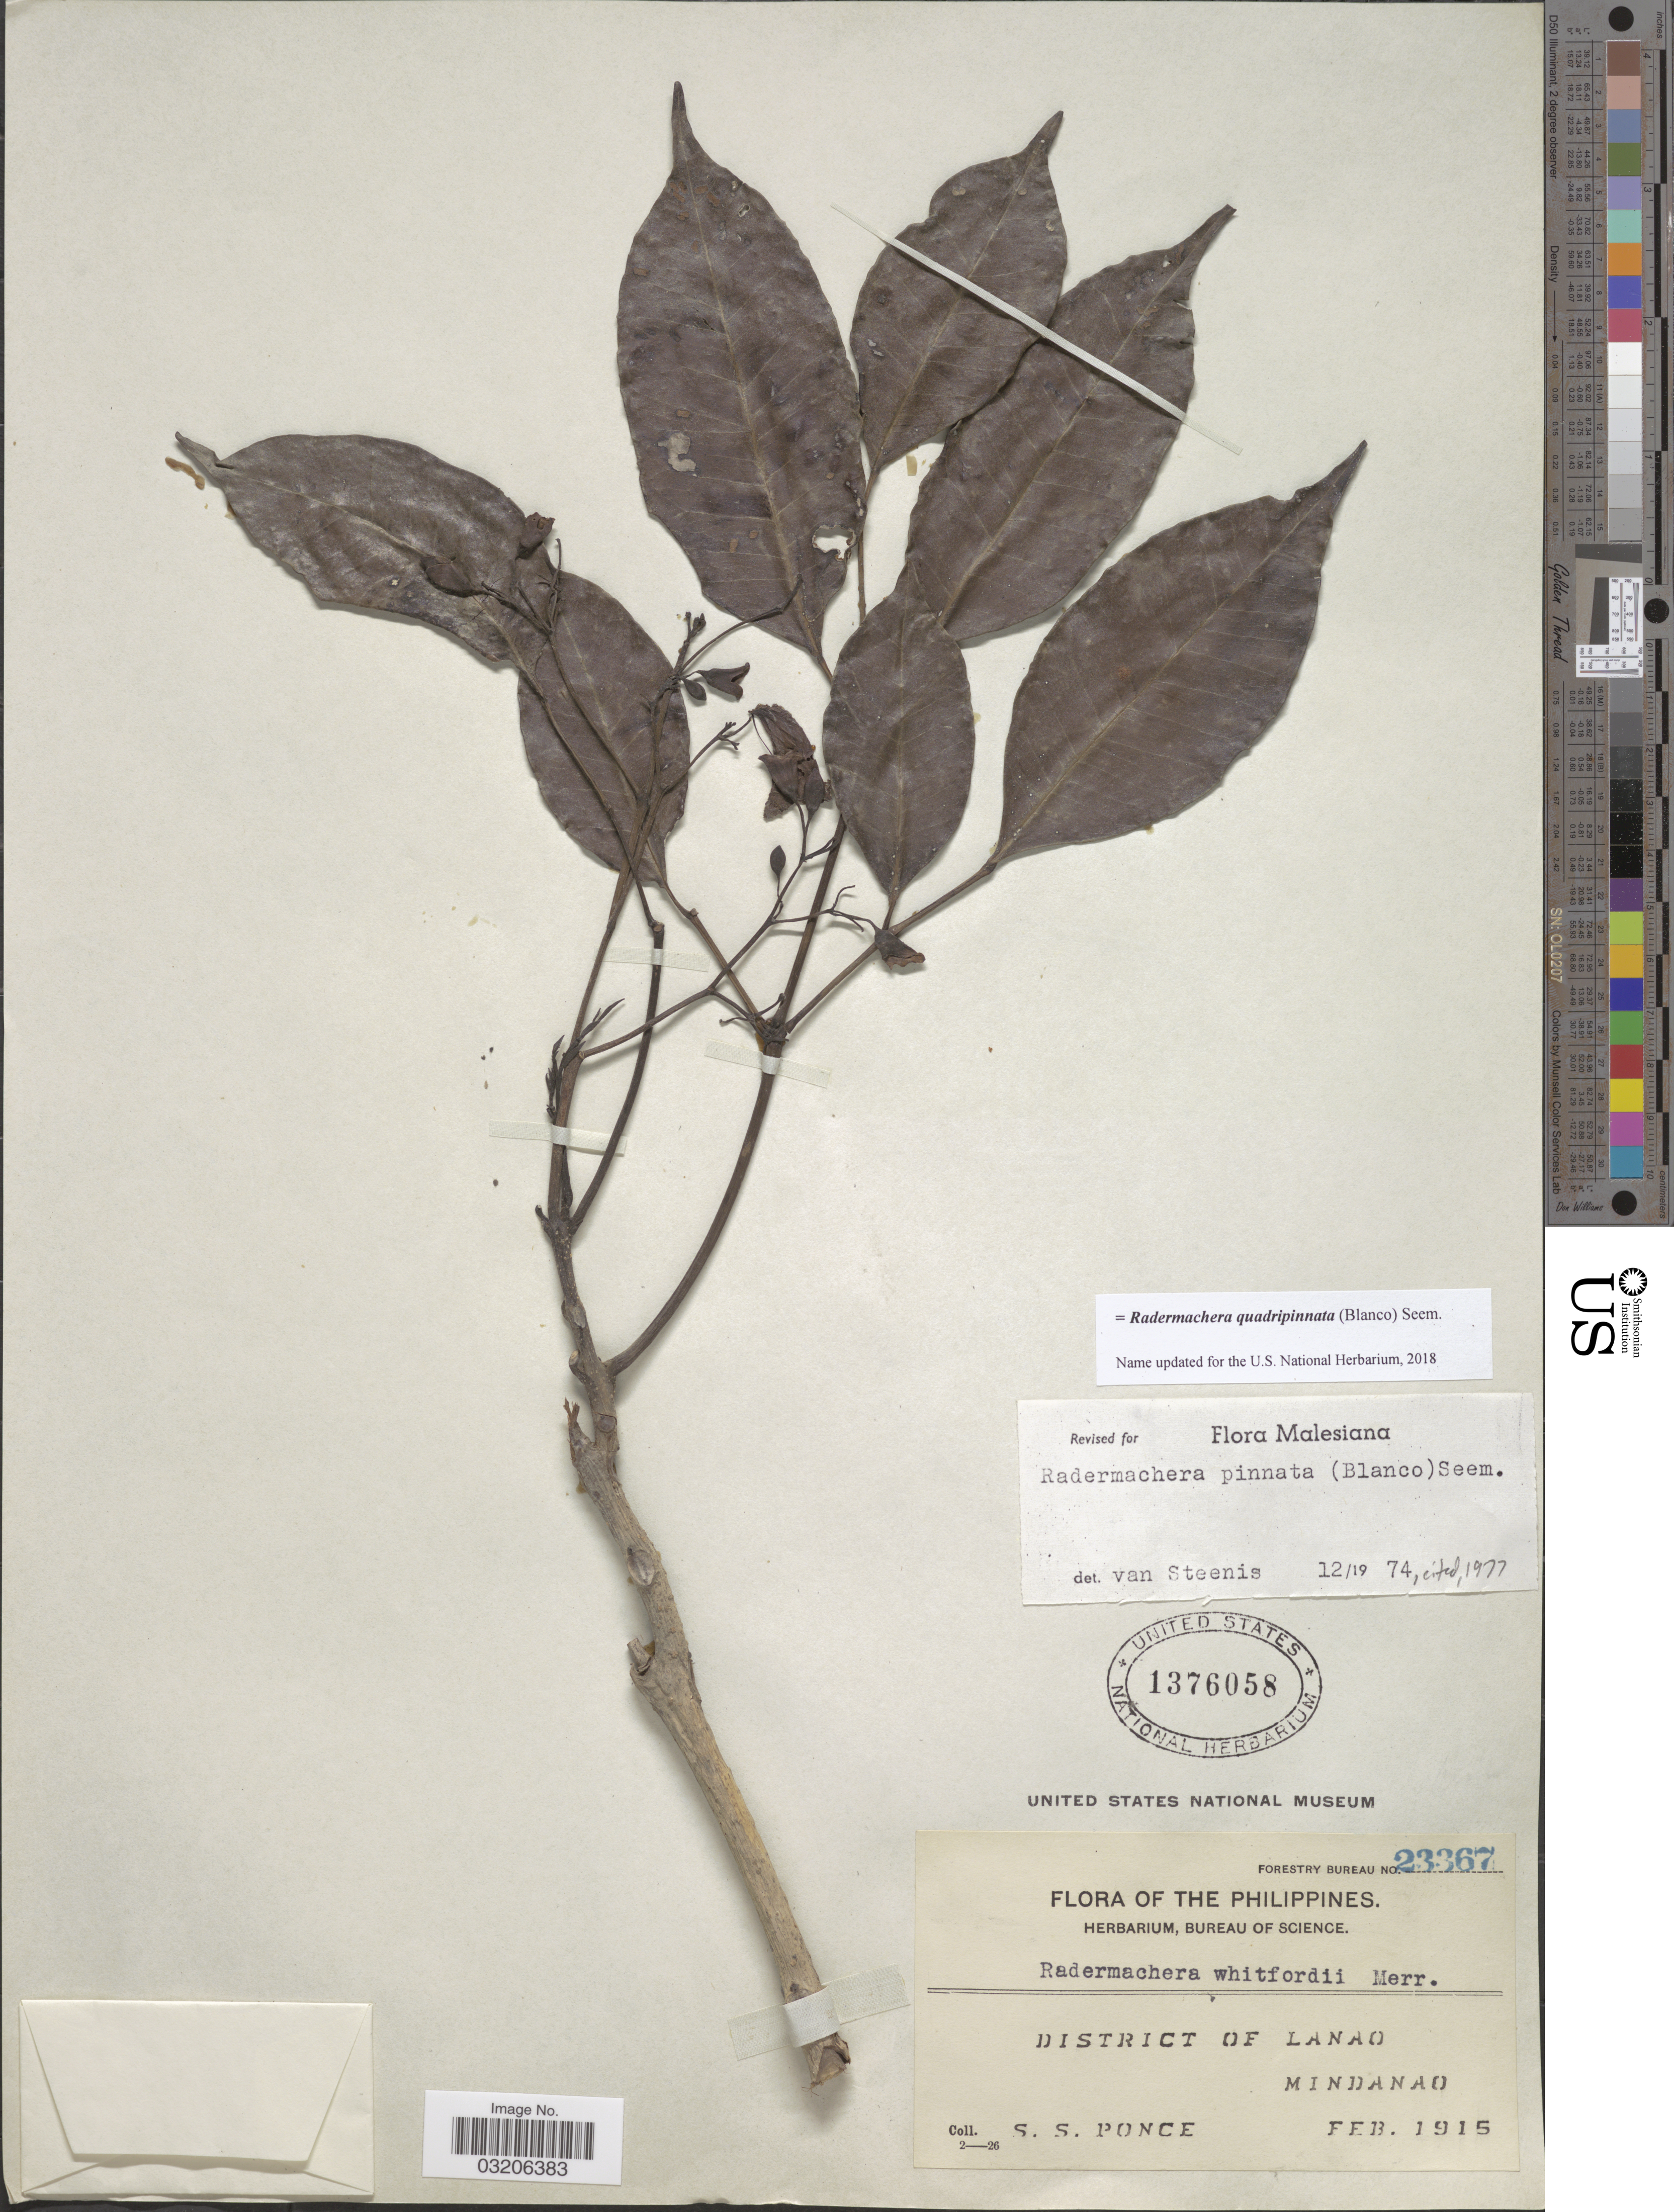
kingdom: Plantae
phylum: Tracheophyta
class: Magnoliopsida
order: Lamiales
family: Bignoniaceae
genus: Radermachera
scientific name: Radermachera quadripinnata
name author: (Blanco) Seem.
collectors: S. Ponce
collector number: Forestry Bureau 23367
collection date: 1915-02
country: Philippines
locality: District of Lanao, Mindanao.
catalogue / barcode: US 1376058